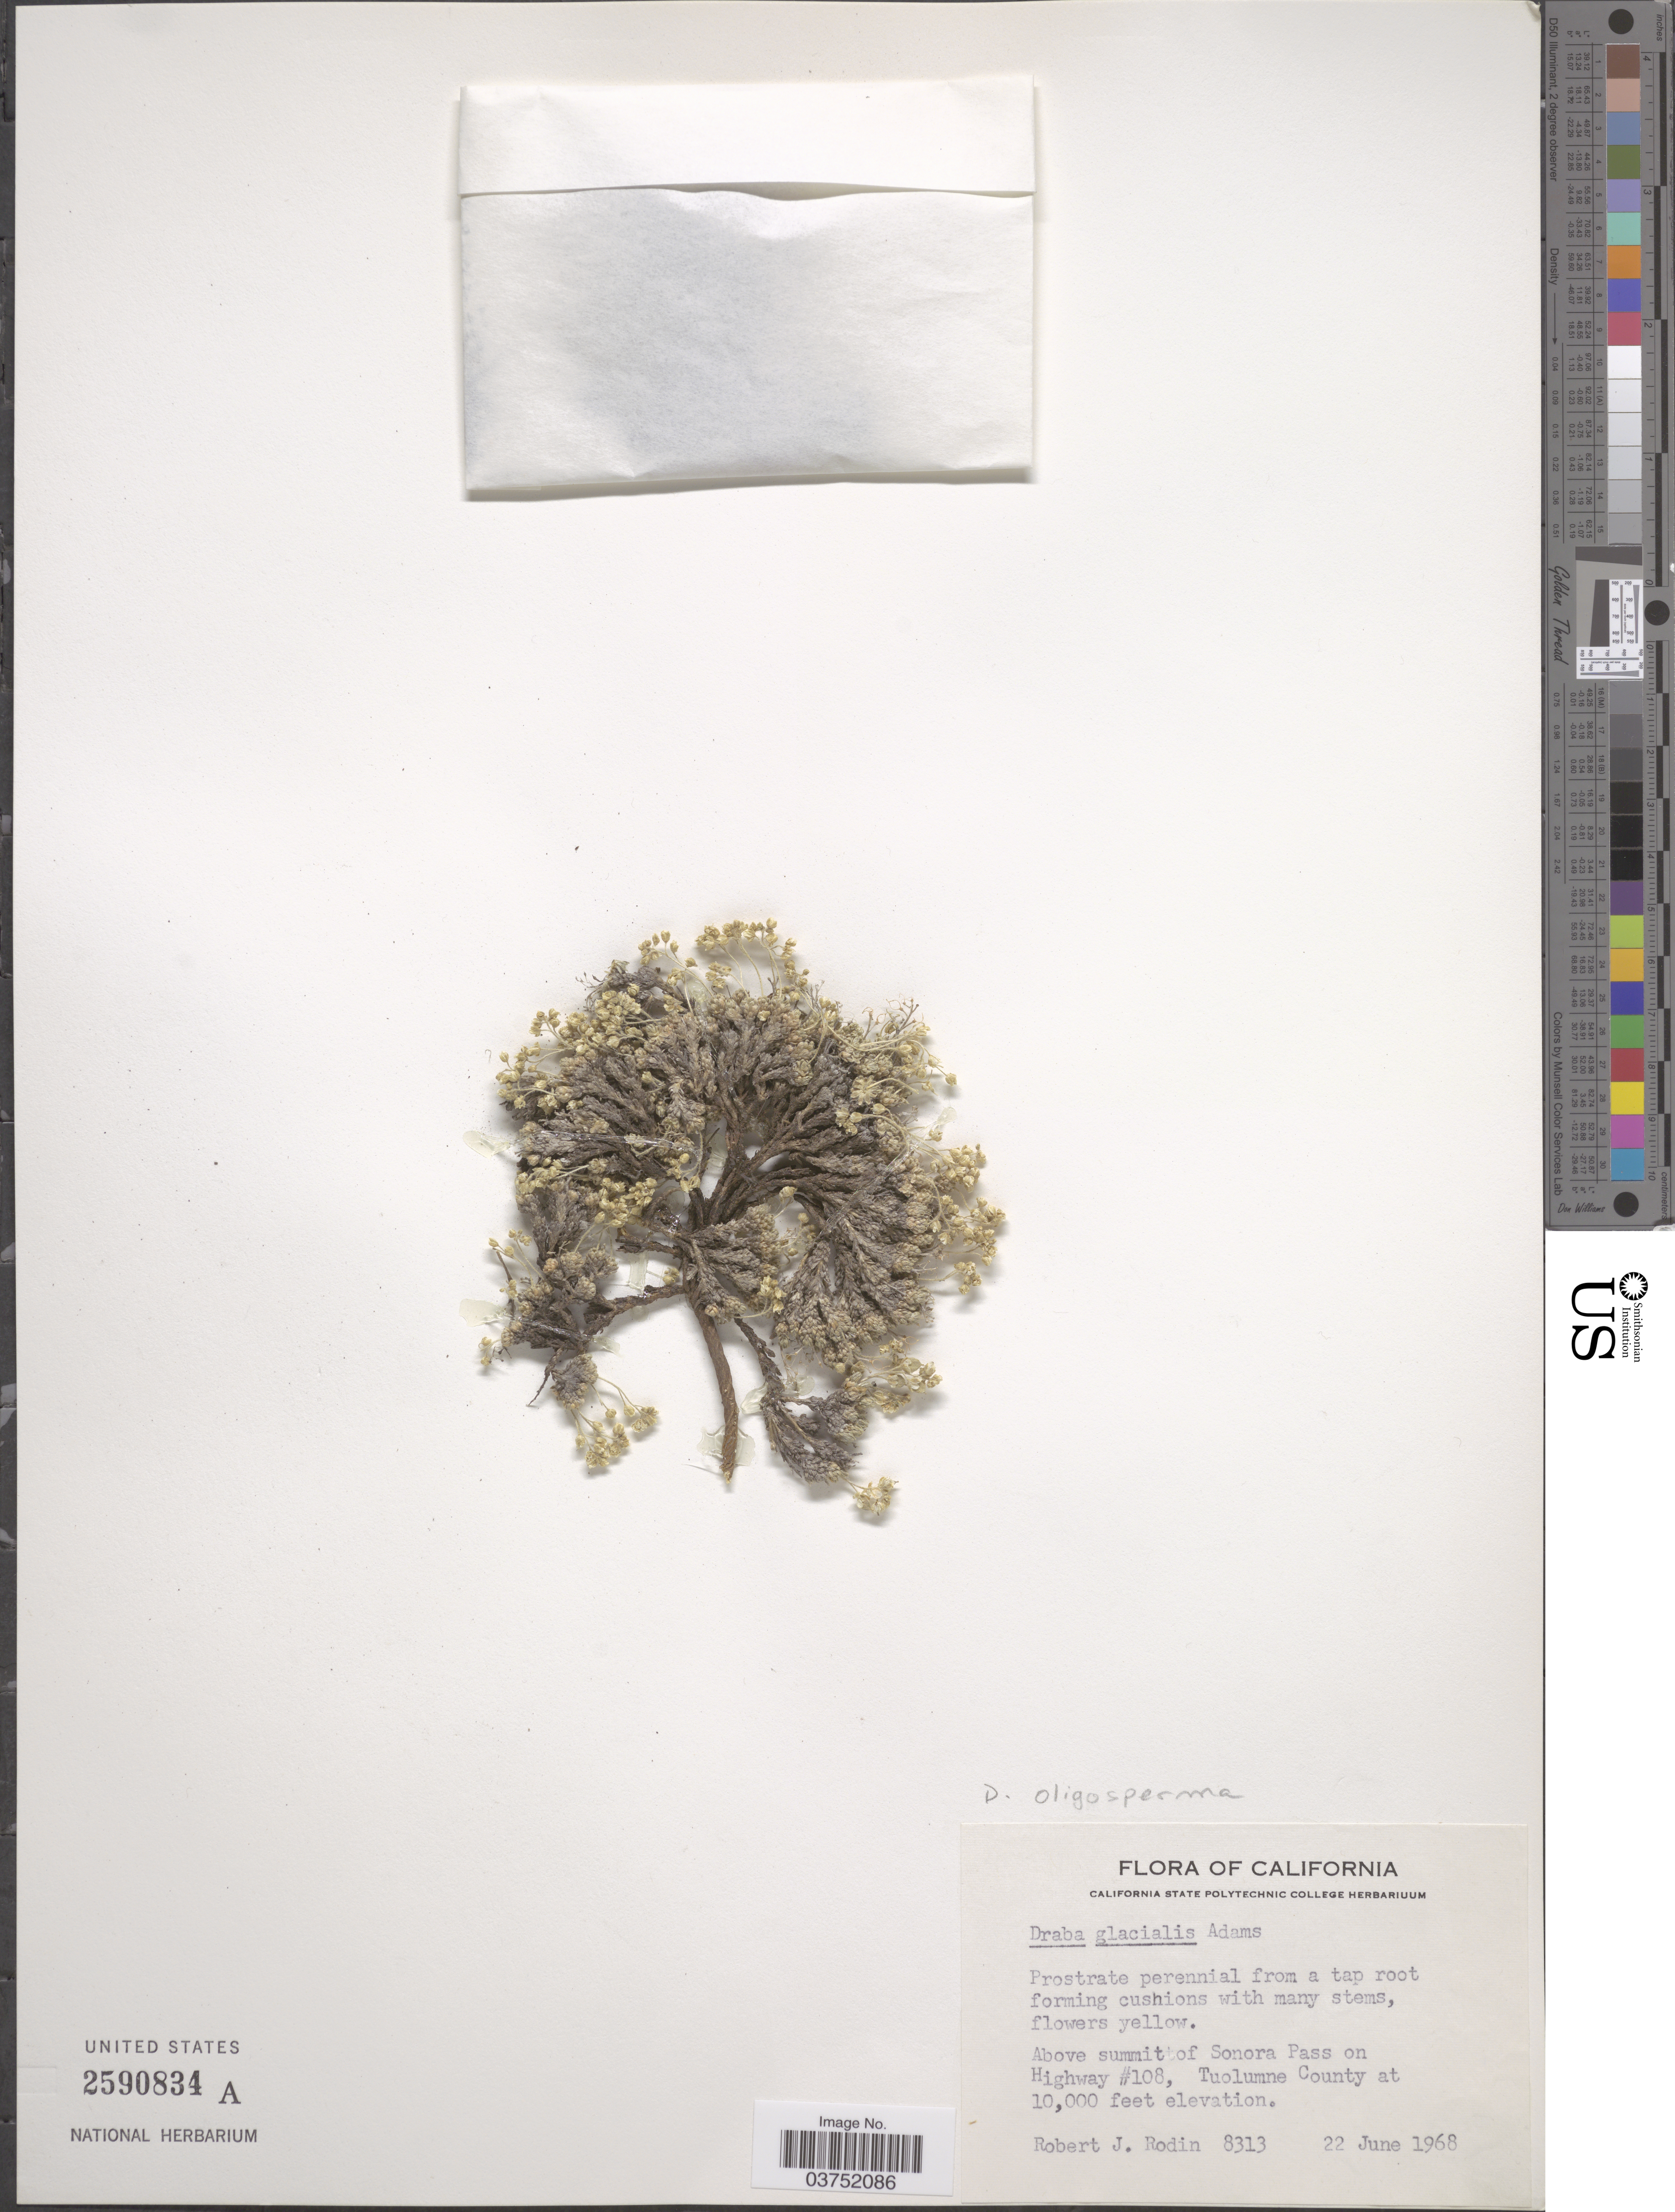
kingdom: Plantae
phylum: Tracheophyta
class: Magnoliopsida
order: Brassicales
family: Brassicaceae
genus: Draba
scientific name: Draba oligosperma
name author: Hook.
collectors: R. J. Rodin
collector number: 8313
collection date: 1968-06-22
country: United States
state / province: California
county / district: Tuolumne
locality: Above summit of Sonora Pass on Highway #108, Tuolumne County.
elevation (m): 3048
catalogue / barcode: US 2590834A